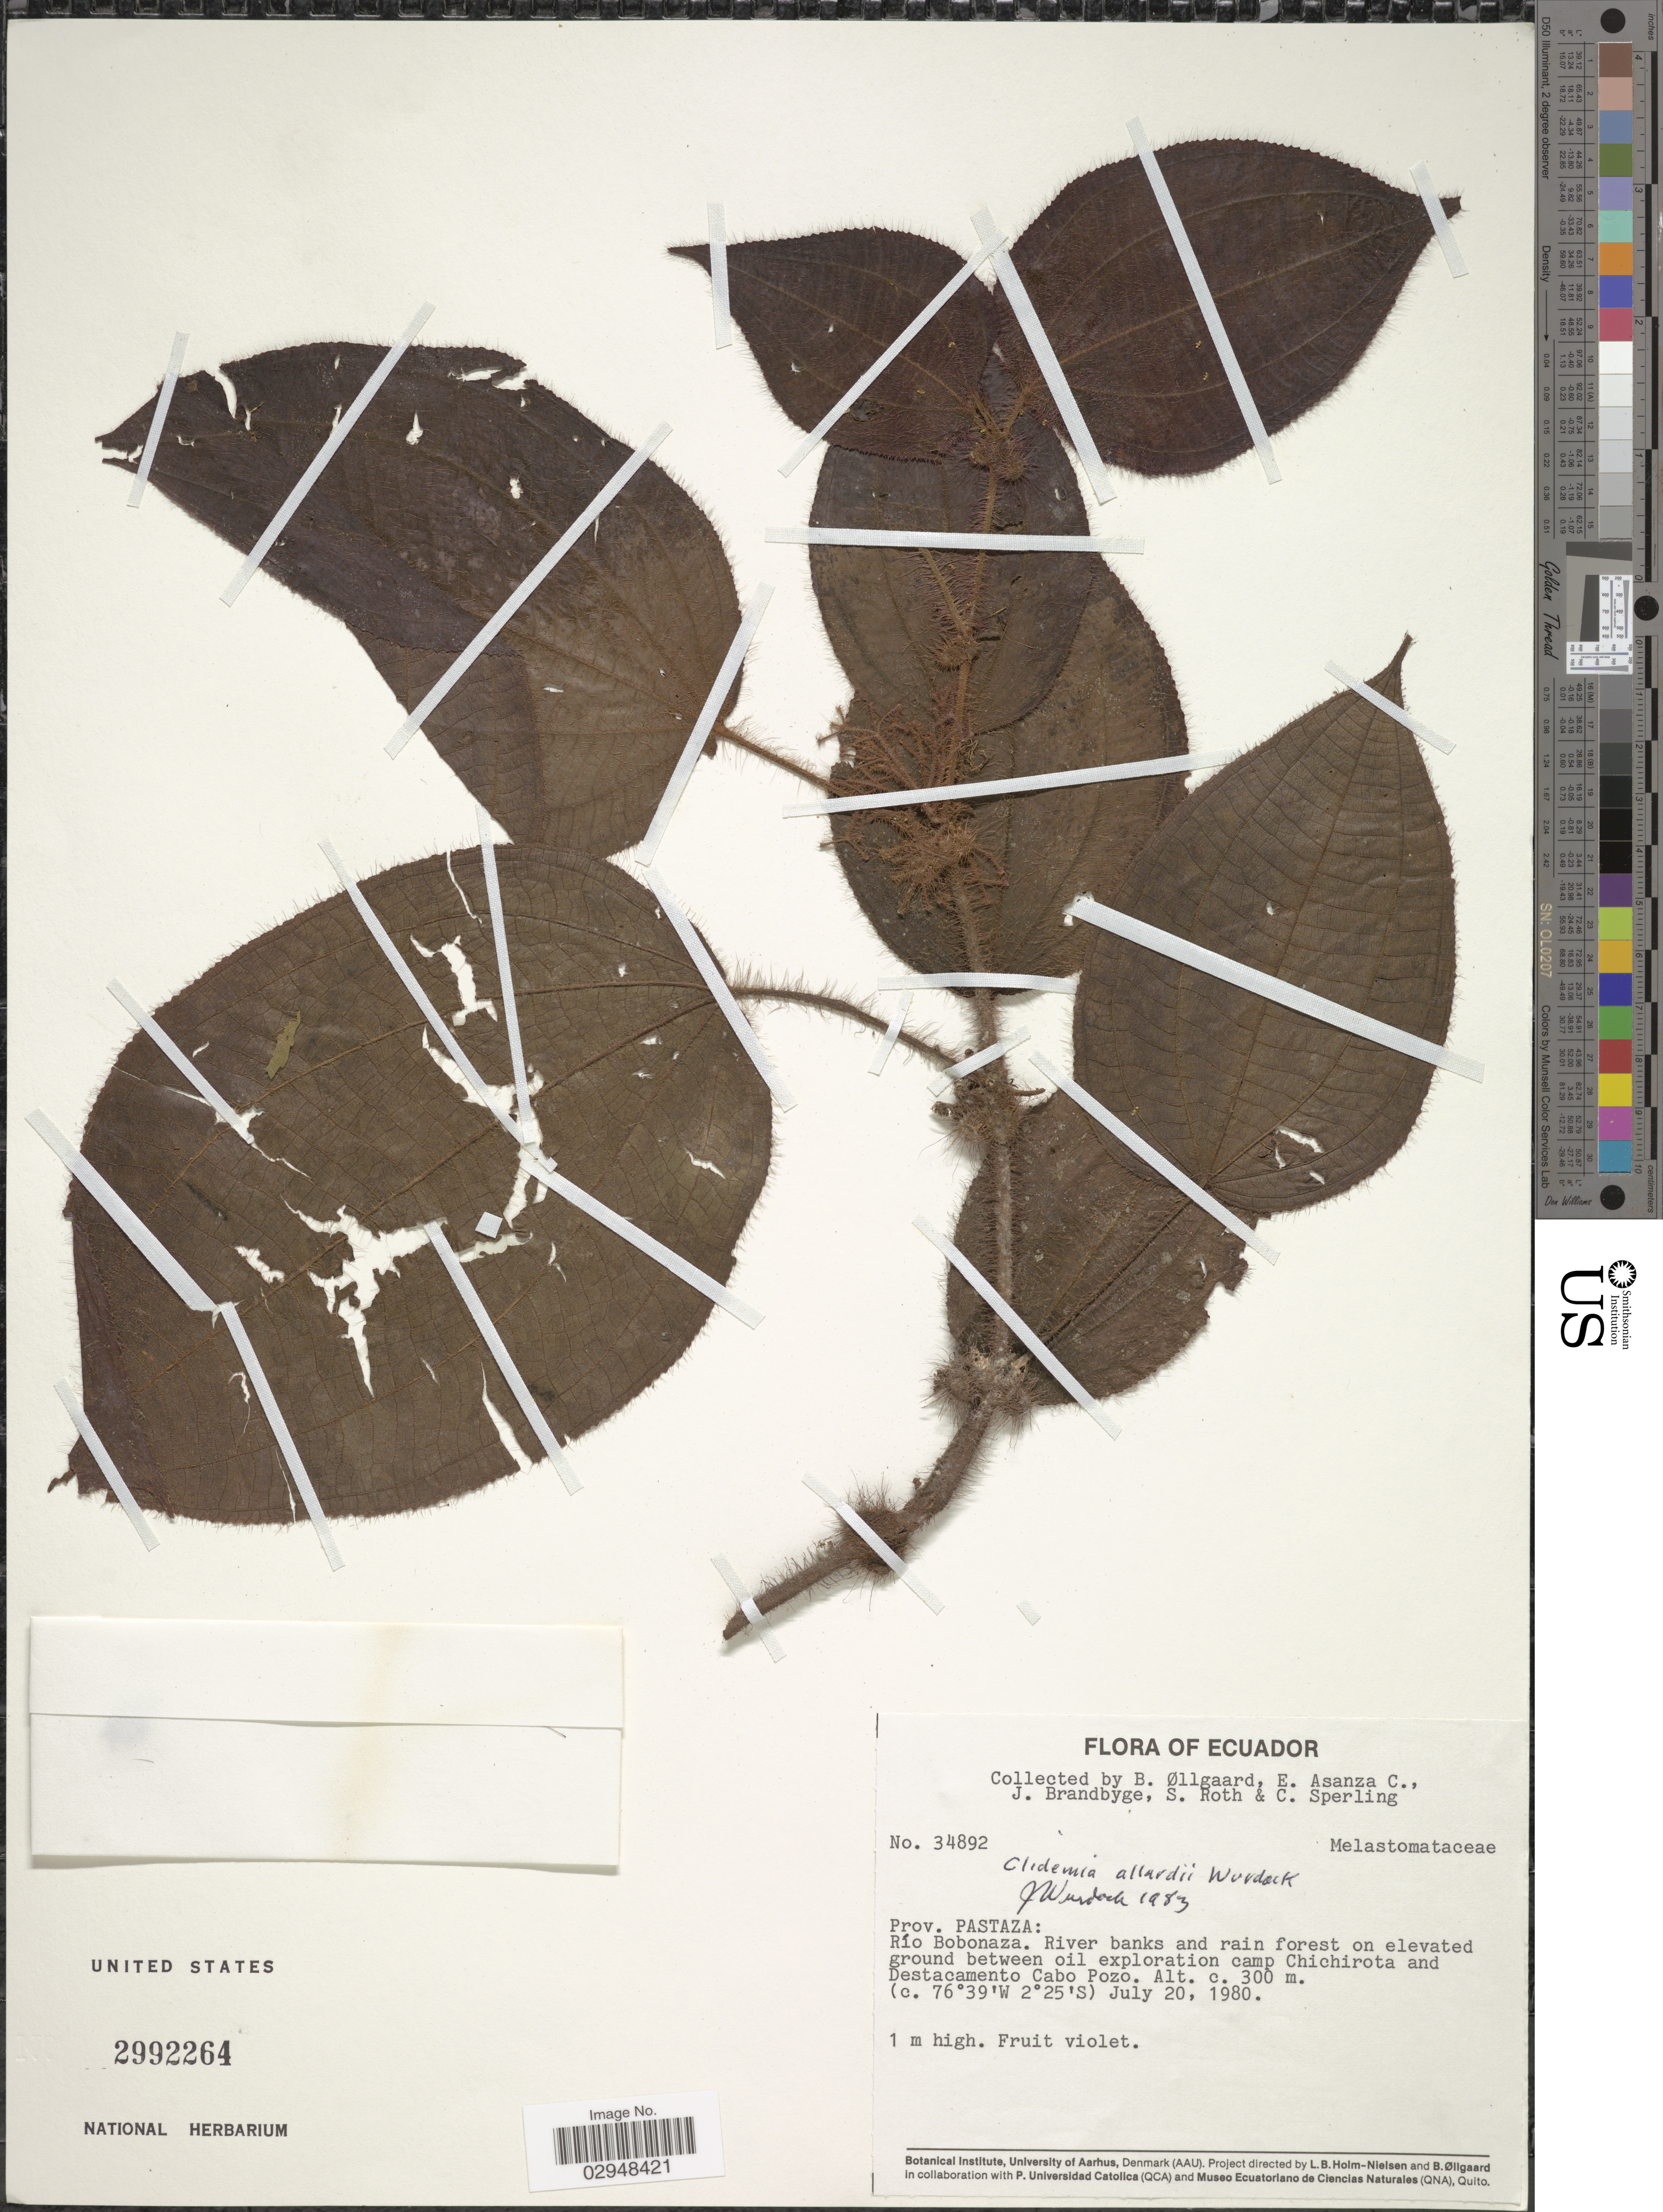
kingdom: Plantae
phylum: Tracheophyta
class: Magnoliopsida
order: Myrtales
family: Melastomataceae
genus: Clidemia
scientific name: Clidemia allardii subsp. allardii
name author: Wurdack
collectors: B. Øllgaard, E. Asanza C., J. Brandbyge, S. Roth & C. Sperling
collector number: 34892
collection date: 1980-07-20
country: Ecuador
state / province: Pastaza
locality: Río Bobonaza, River banks and rain forest on elevated ground between oil exploration camp Chichirota and Destacamento Cabo Pozo.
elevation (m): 300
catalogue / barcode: US 2992264